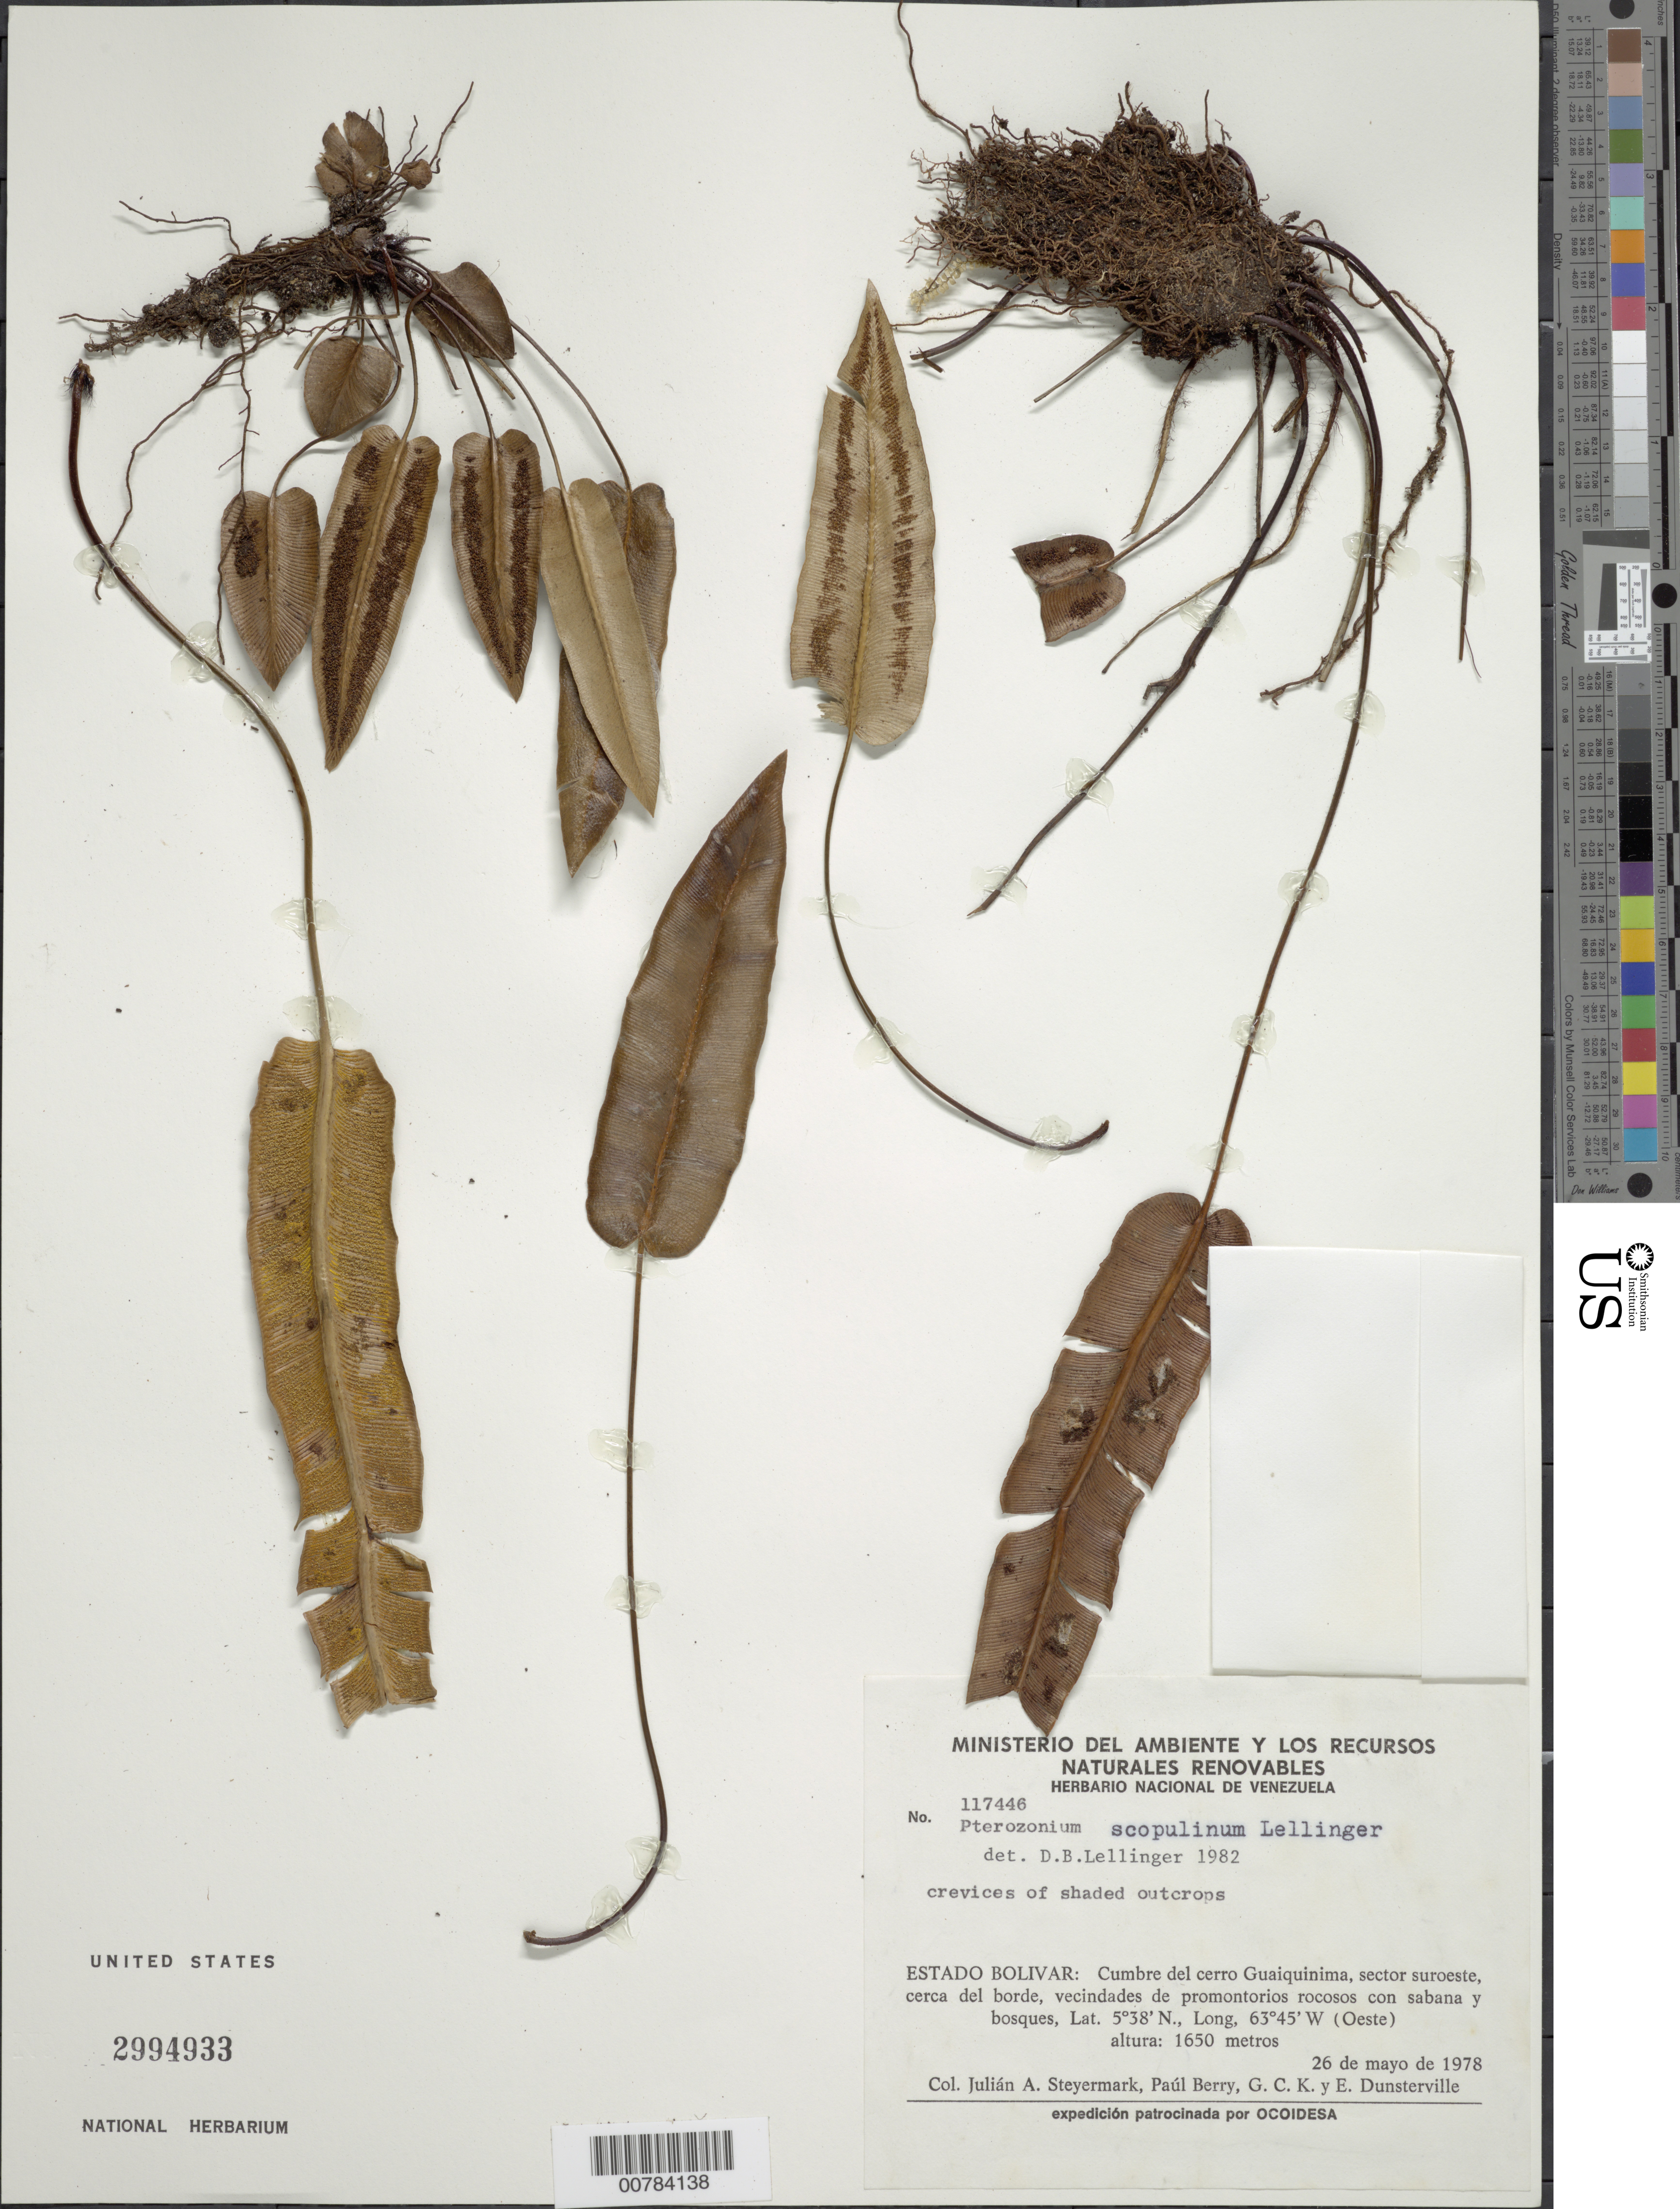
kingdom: Plantae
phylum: Tracheophyta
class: Polypodiopsida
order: Polypodiales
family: Pteridaceae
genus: Pterozonium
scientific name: Pterozonium scopulinum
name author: Lellinger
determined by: Lellinger, David B., (BOT), Smithsonian Institution - National Museum of Natural History (UNITED STATES)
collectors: J. Steyermark, P. Berry, G. C. K. Dunsterville & E. Dunsterville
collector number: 117446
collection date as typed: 26-May-78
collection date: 1978-05-26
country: Venezuela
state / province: Bolívar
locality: Cerro Guaiquinima, sector SE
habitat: Vecindades de promotorios rocosos con sabana y bosques, crevices of shaded outcrops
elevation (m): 1650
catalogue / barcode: US 2994933